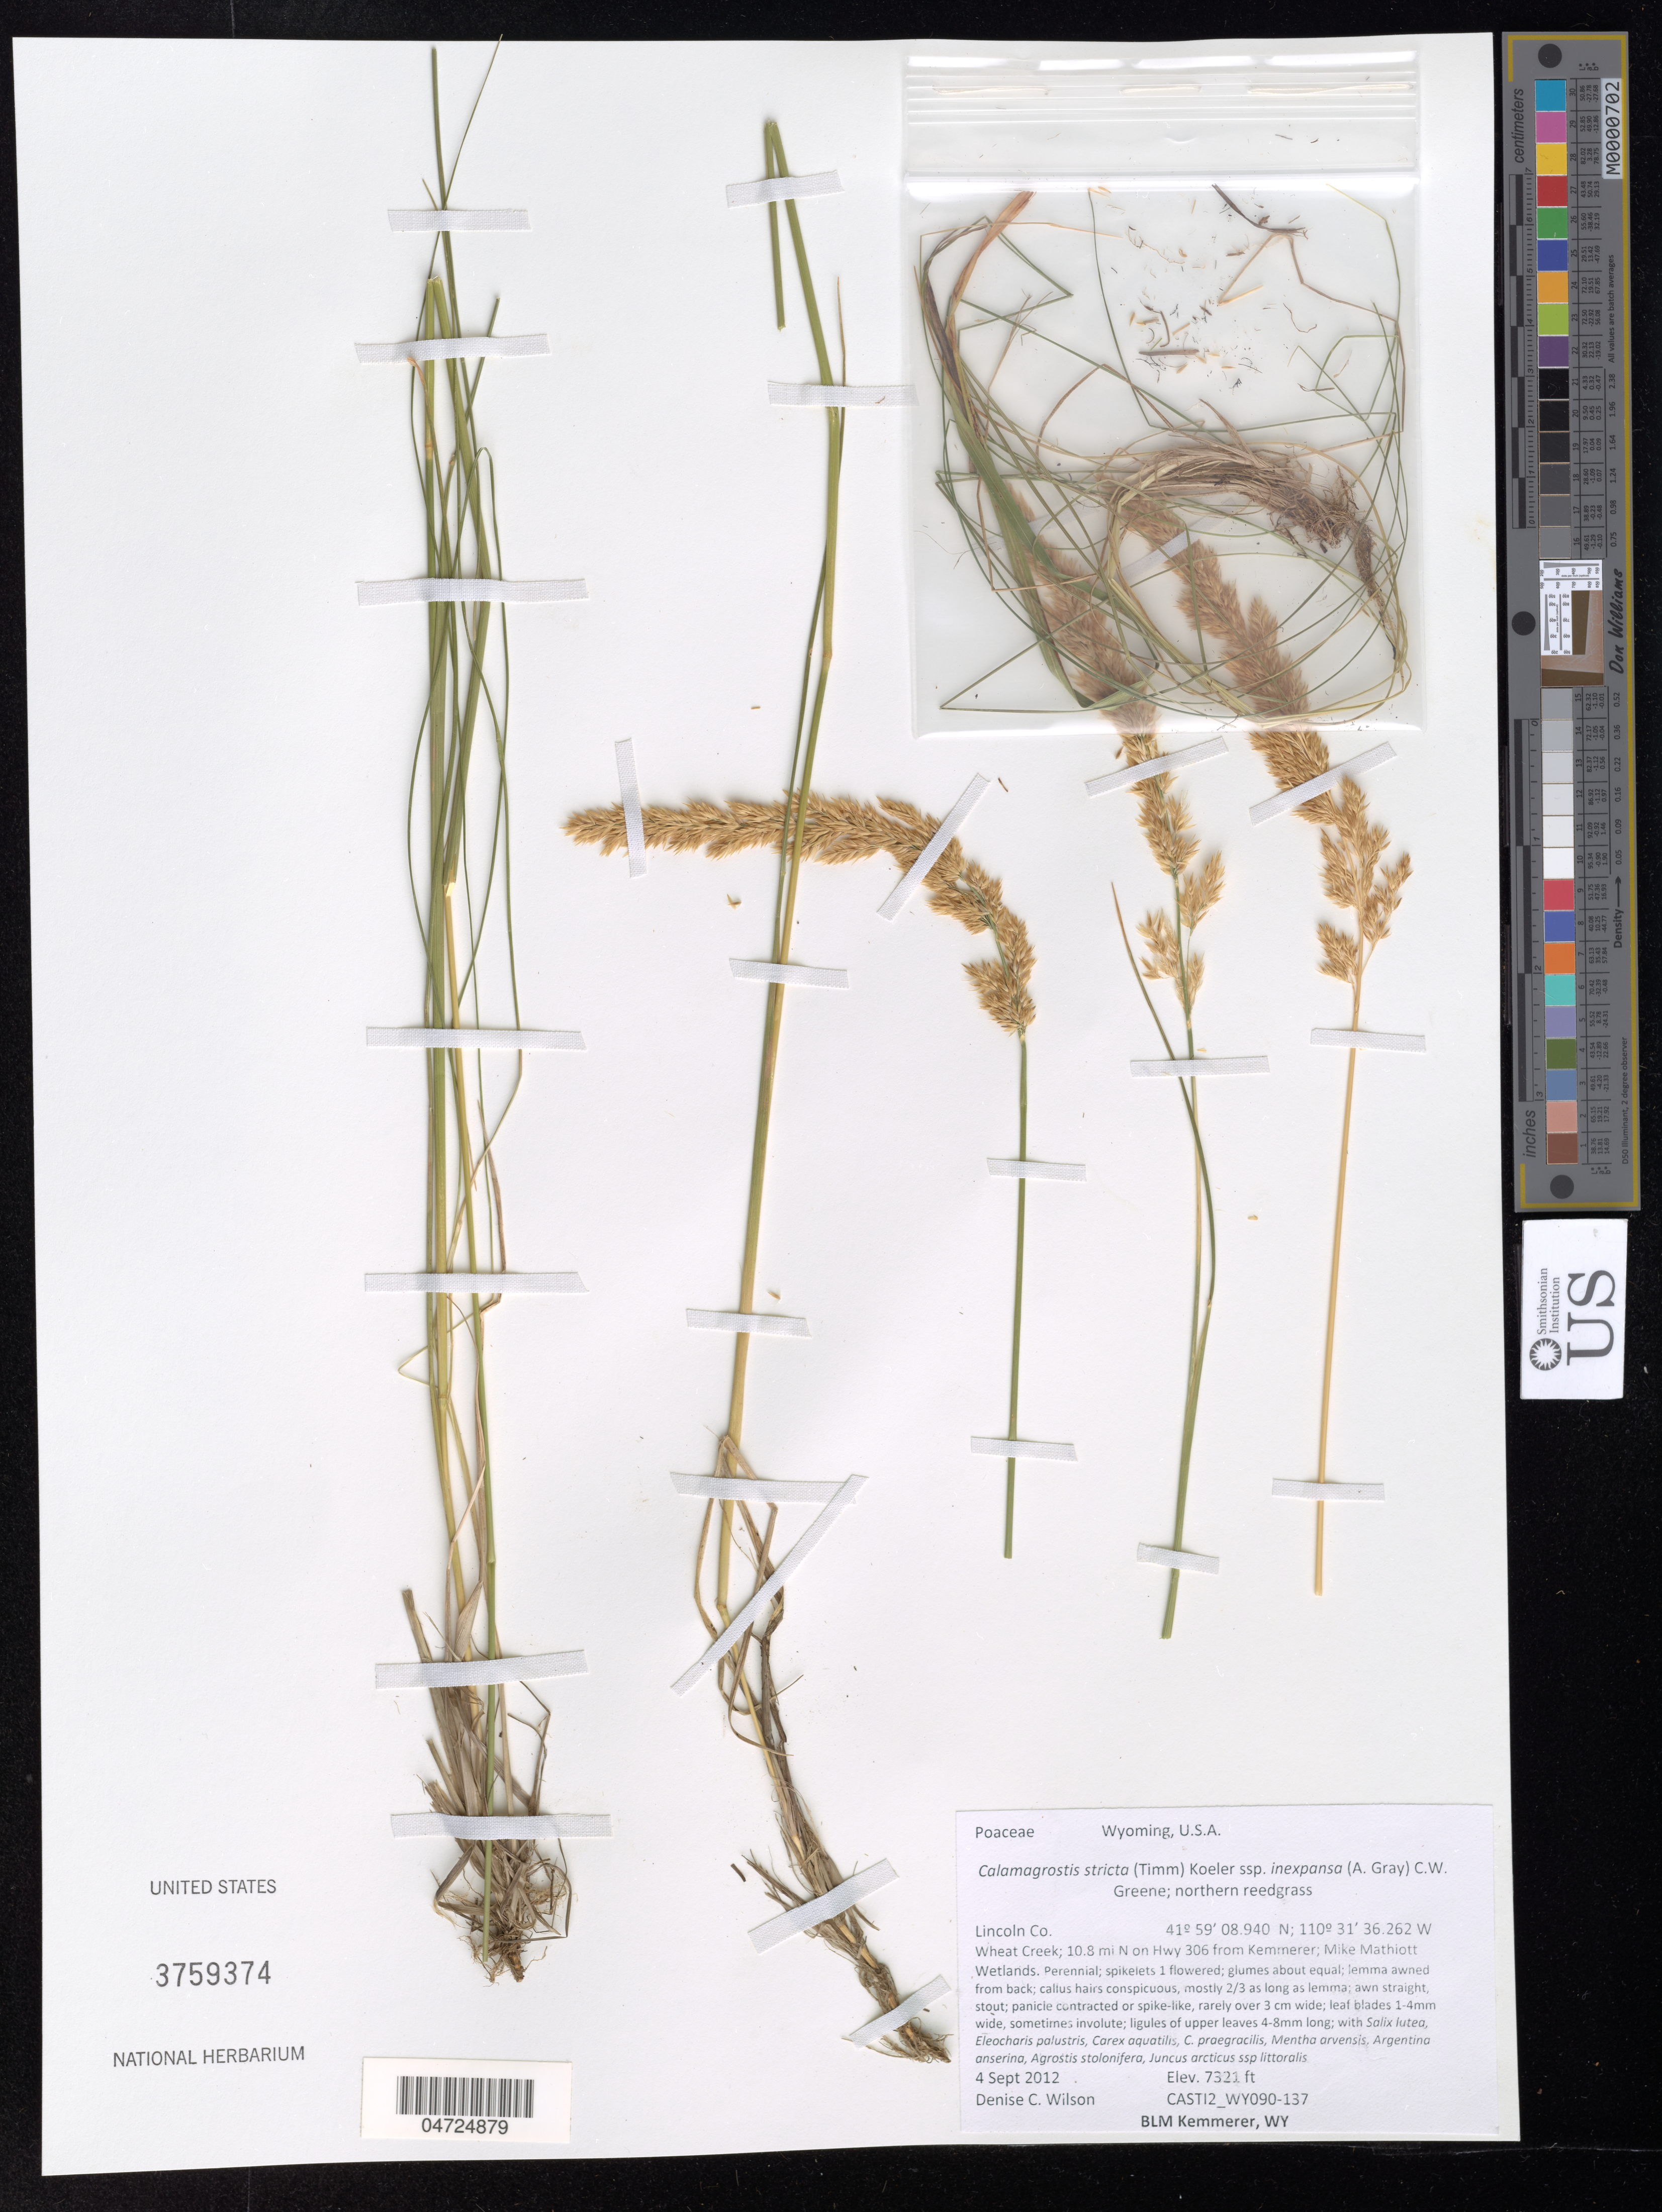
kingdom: Plantae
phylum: Tracheophyta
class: Liliopsida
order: Poales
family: Poaceae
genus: Calamagrostis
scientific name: Calamagrostis stricta subsp. inexpansa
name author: (A. Gray) C.W. Greene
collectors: D. Wilson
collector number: CAST12_WY090-137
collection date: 2012-09-04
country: United States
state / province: Wyoming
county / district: Lincoln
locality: Lincoln Co. Wheat Creek; 10.8 mi N on Hwy 306 from Kemmerer; Mike Mathiott Wetlands.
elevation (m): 2231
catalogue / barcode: US 3759374